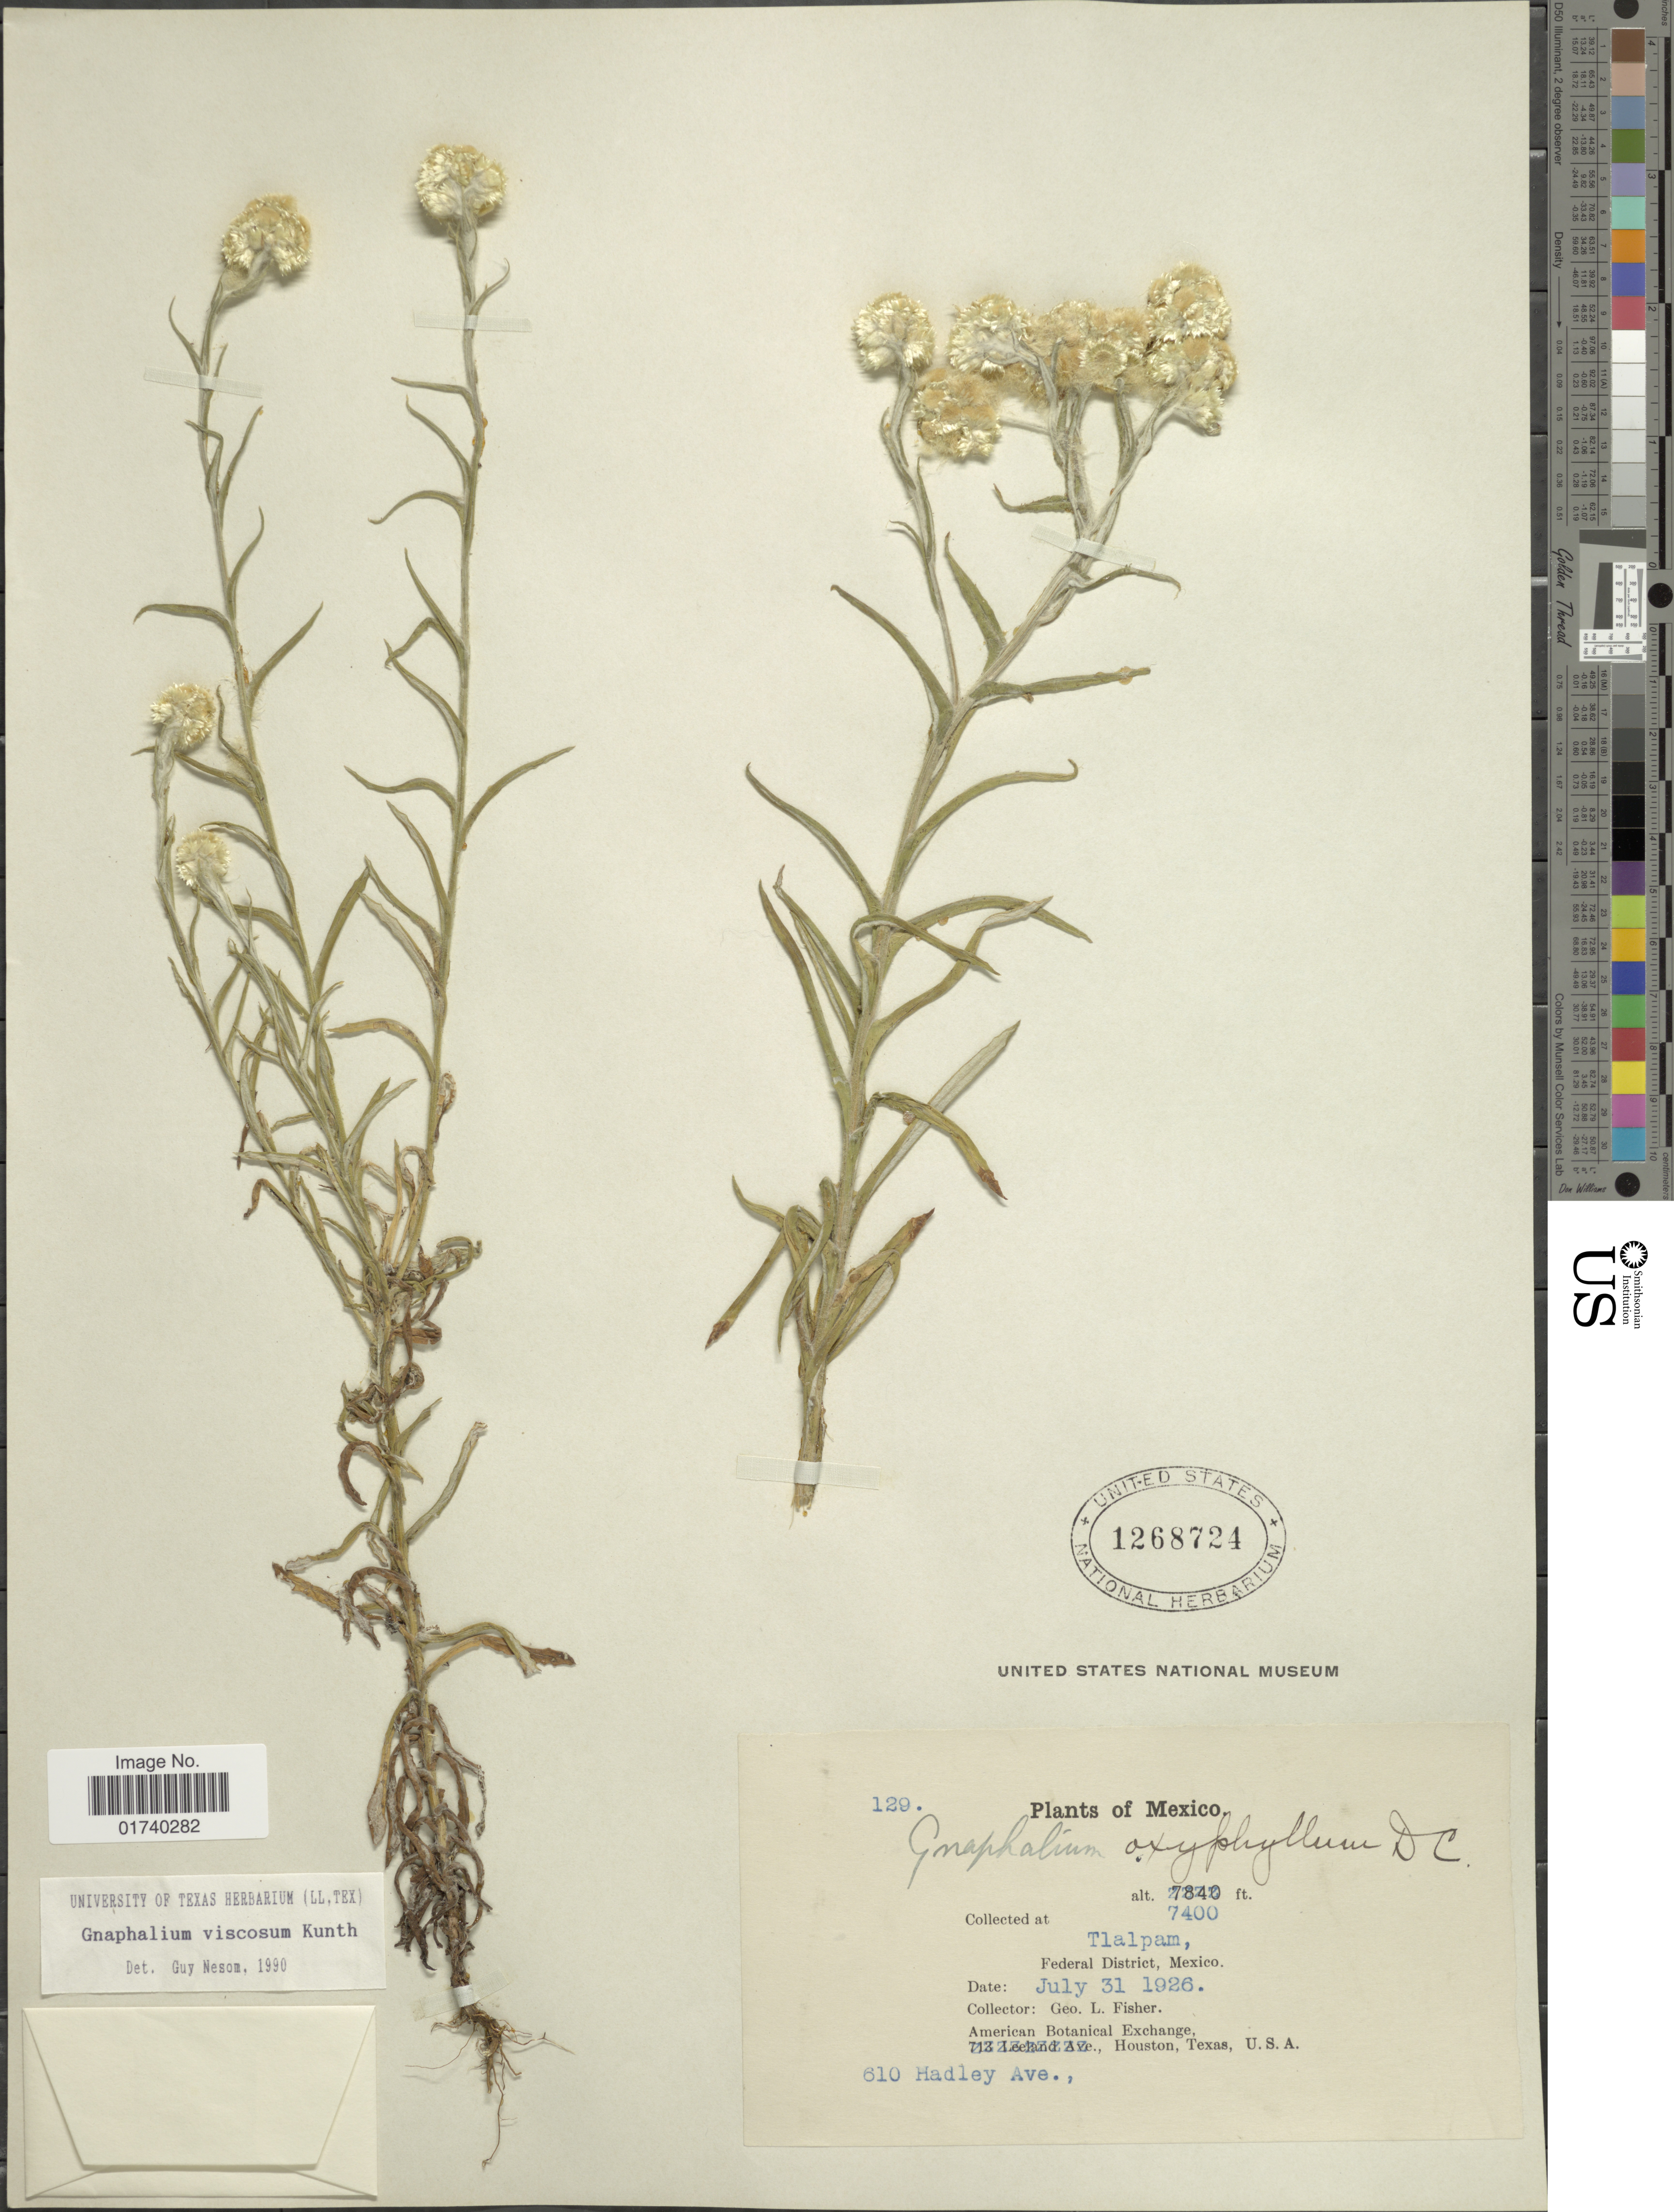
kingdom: Plantae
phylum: Tracheophyta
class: Magnoliopsida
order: Asterales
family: Asteraceae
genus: Pseudognaphalium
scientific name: Pseudognaphalium viscosum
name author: (Kunth) Anderb.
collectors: G. L. Fisher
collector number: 129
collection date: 1926-07-31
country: Mexico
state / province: Distrito Federal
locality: Tlalpam, Ferderal District.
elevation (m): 2256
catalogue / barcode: US 1268724